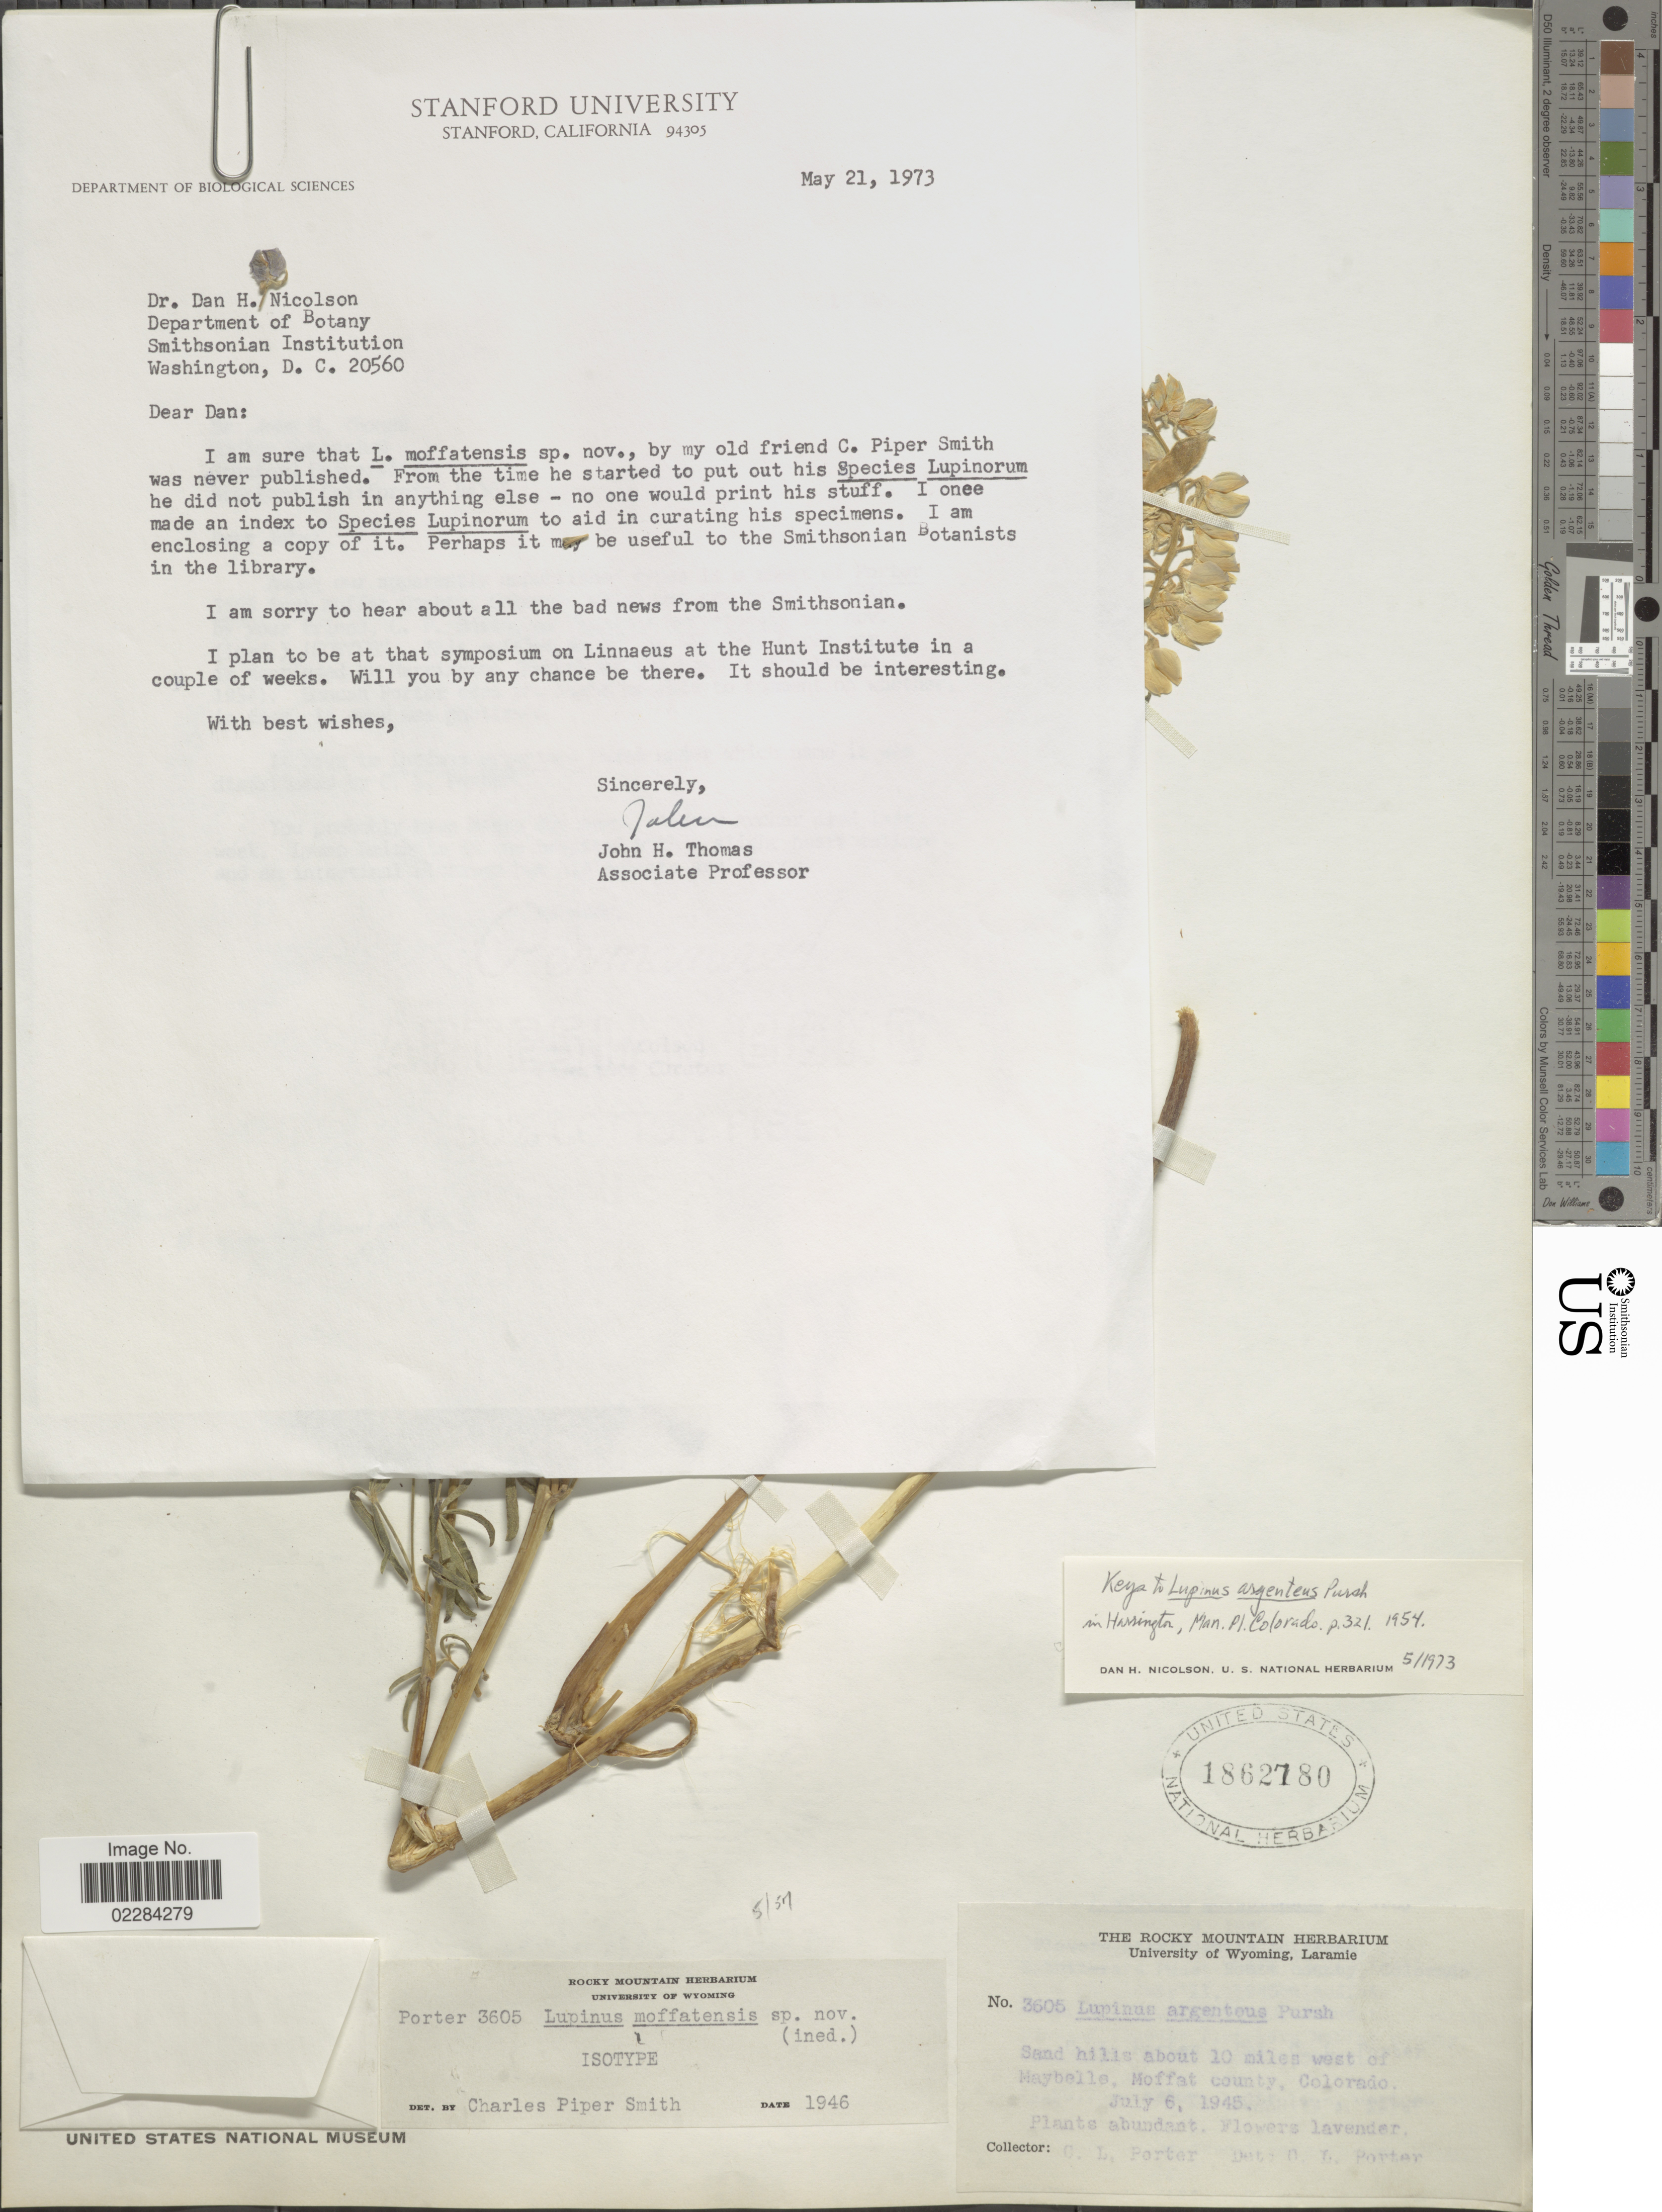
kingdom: Plantae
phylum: Tracheophyta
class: Magnoliopsida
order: Fabales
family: Fabaceae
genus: Lupinus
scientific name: Lupinus argenteus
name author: Pursh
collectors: C. L. Porter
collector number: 3605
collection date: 1945-07-06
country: United States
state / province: Colorado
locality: Sand hills about 10 miles west of Maybells. Moffat county.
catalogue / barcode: US 1862780